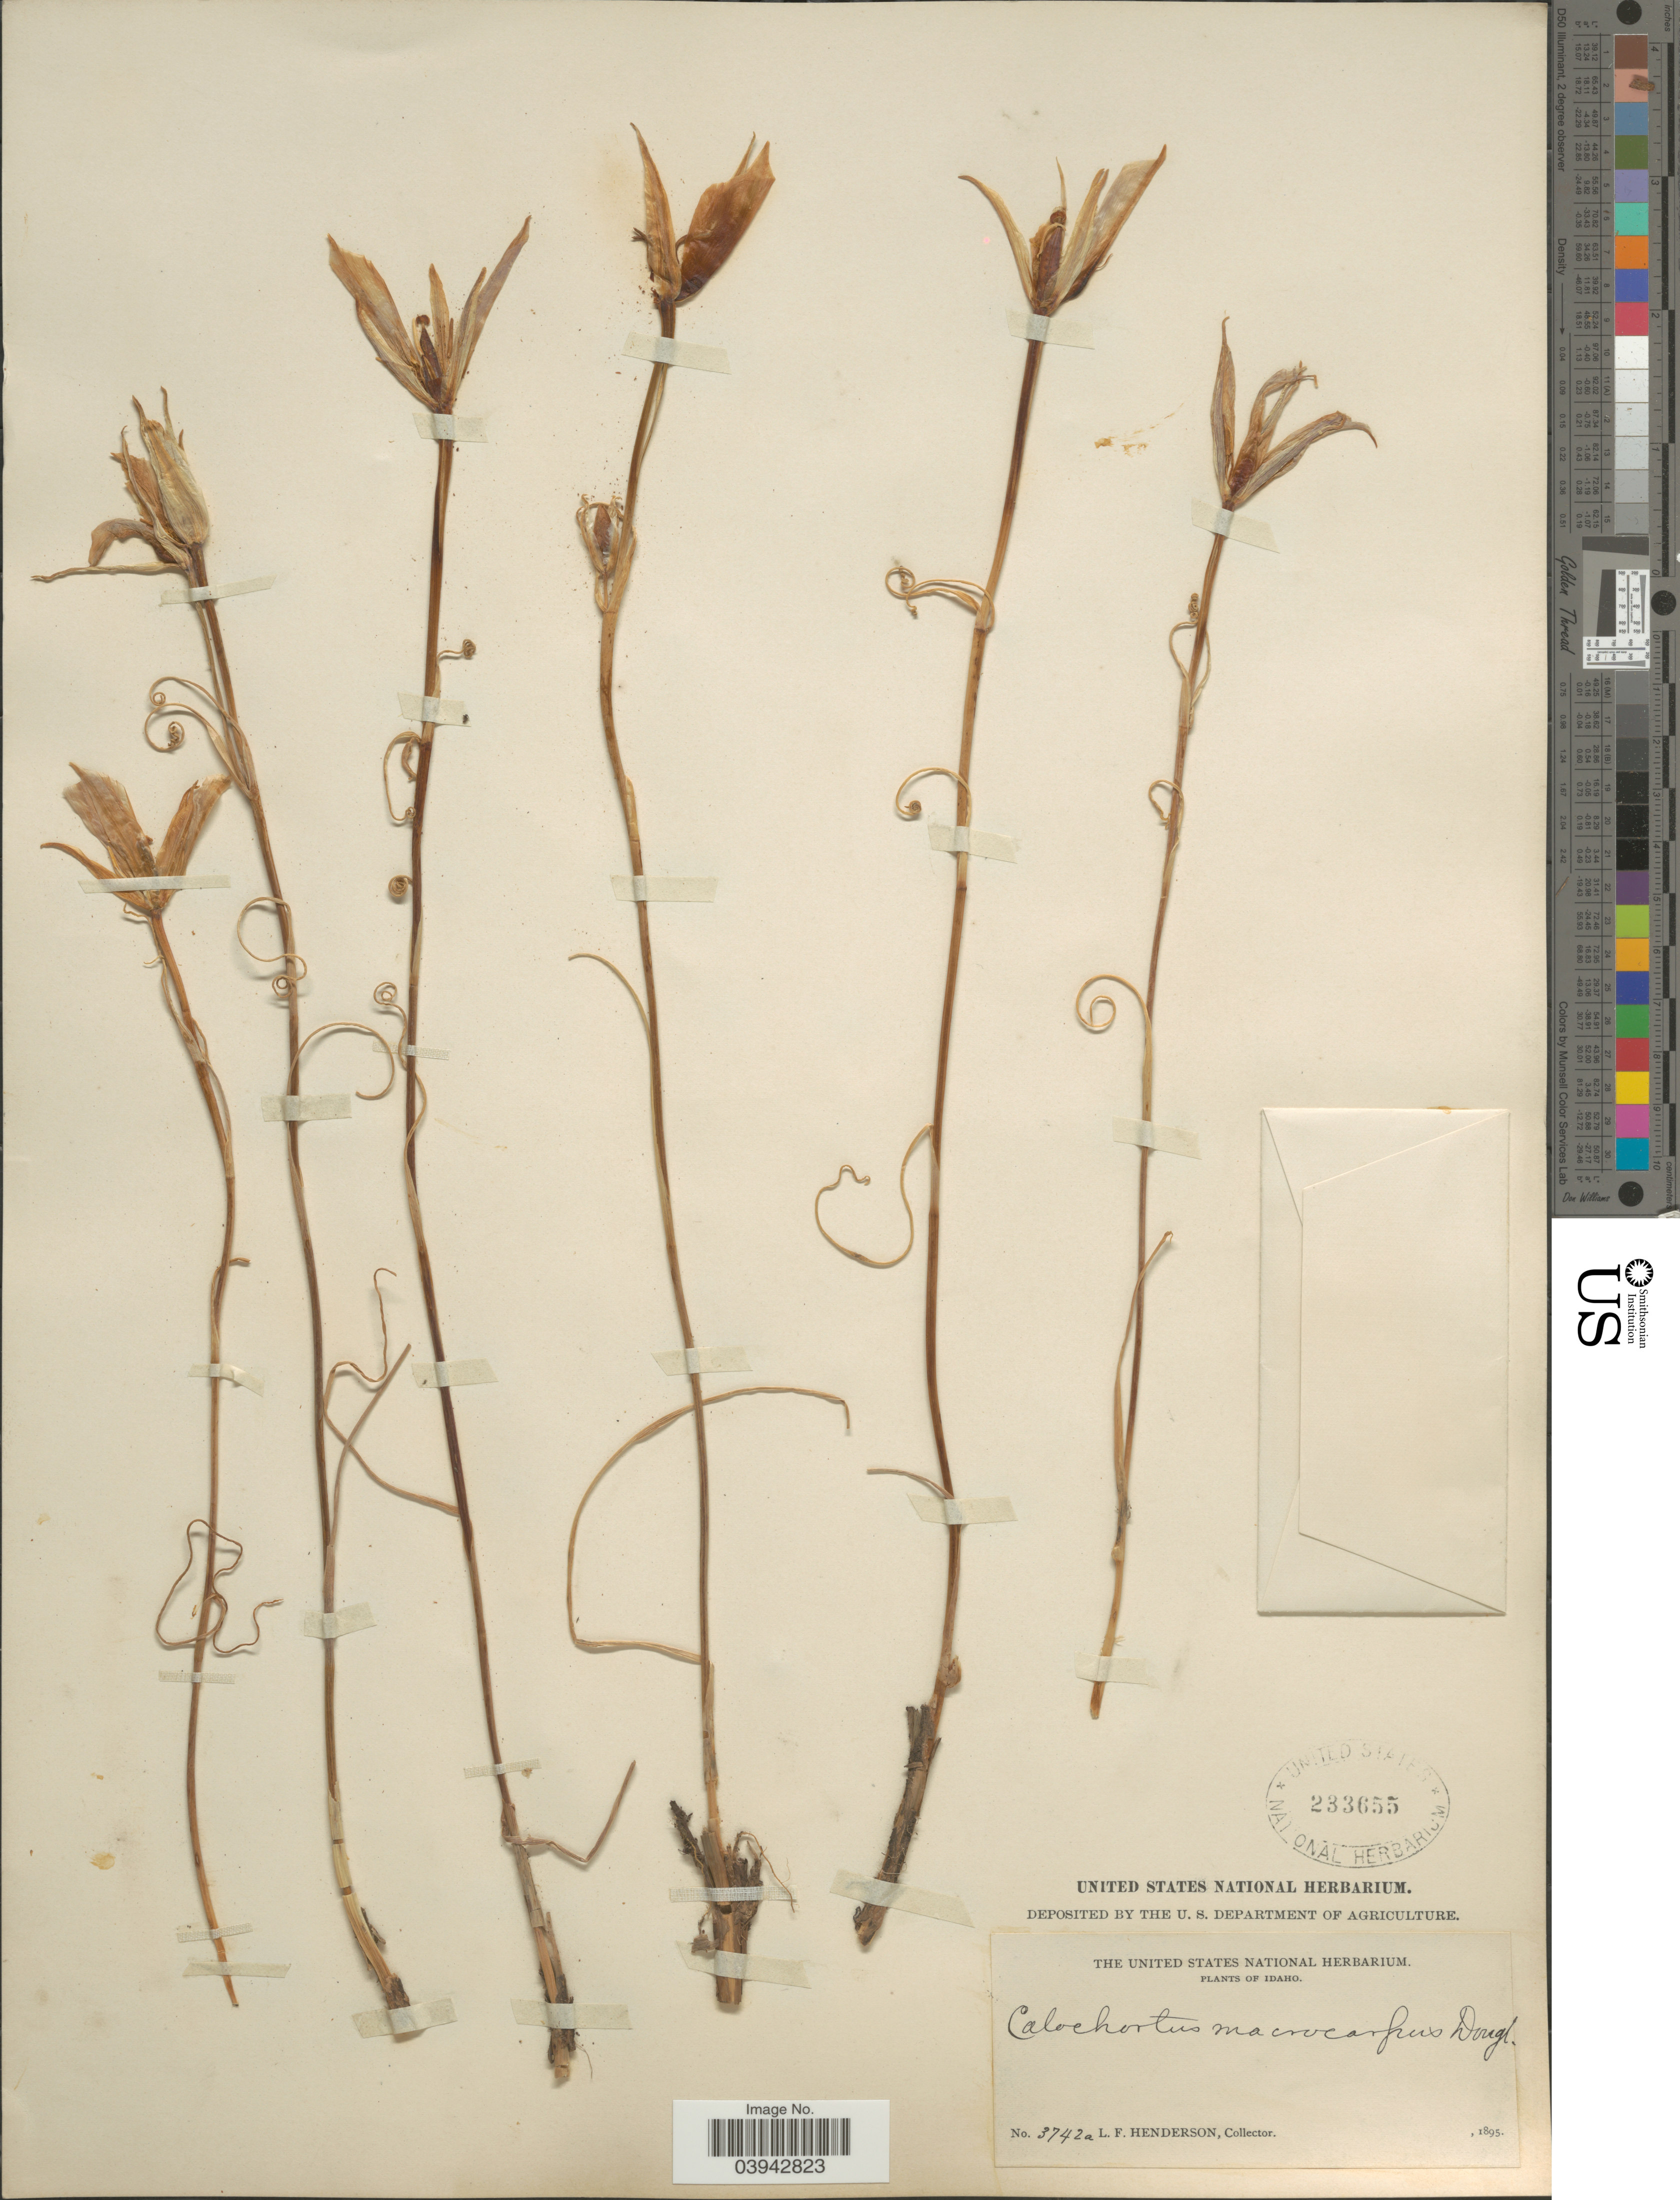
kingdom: Plantae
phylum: Tracheophyta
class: Liliopsida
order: Liliales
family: Liliaceae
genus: Calochortus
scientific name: Calochortus macrocarpus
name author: Douglas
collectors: L. Henderson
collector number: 3742a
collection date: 1895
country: United States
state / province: Idaho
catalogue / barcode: US 233655